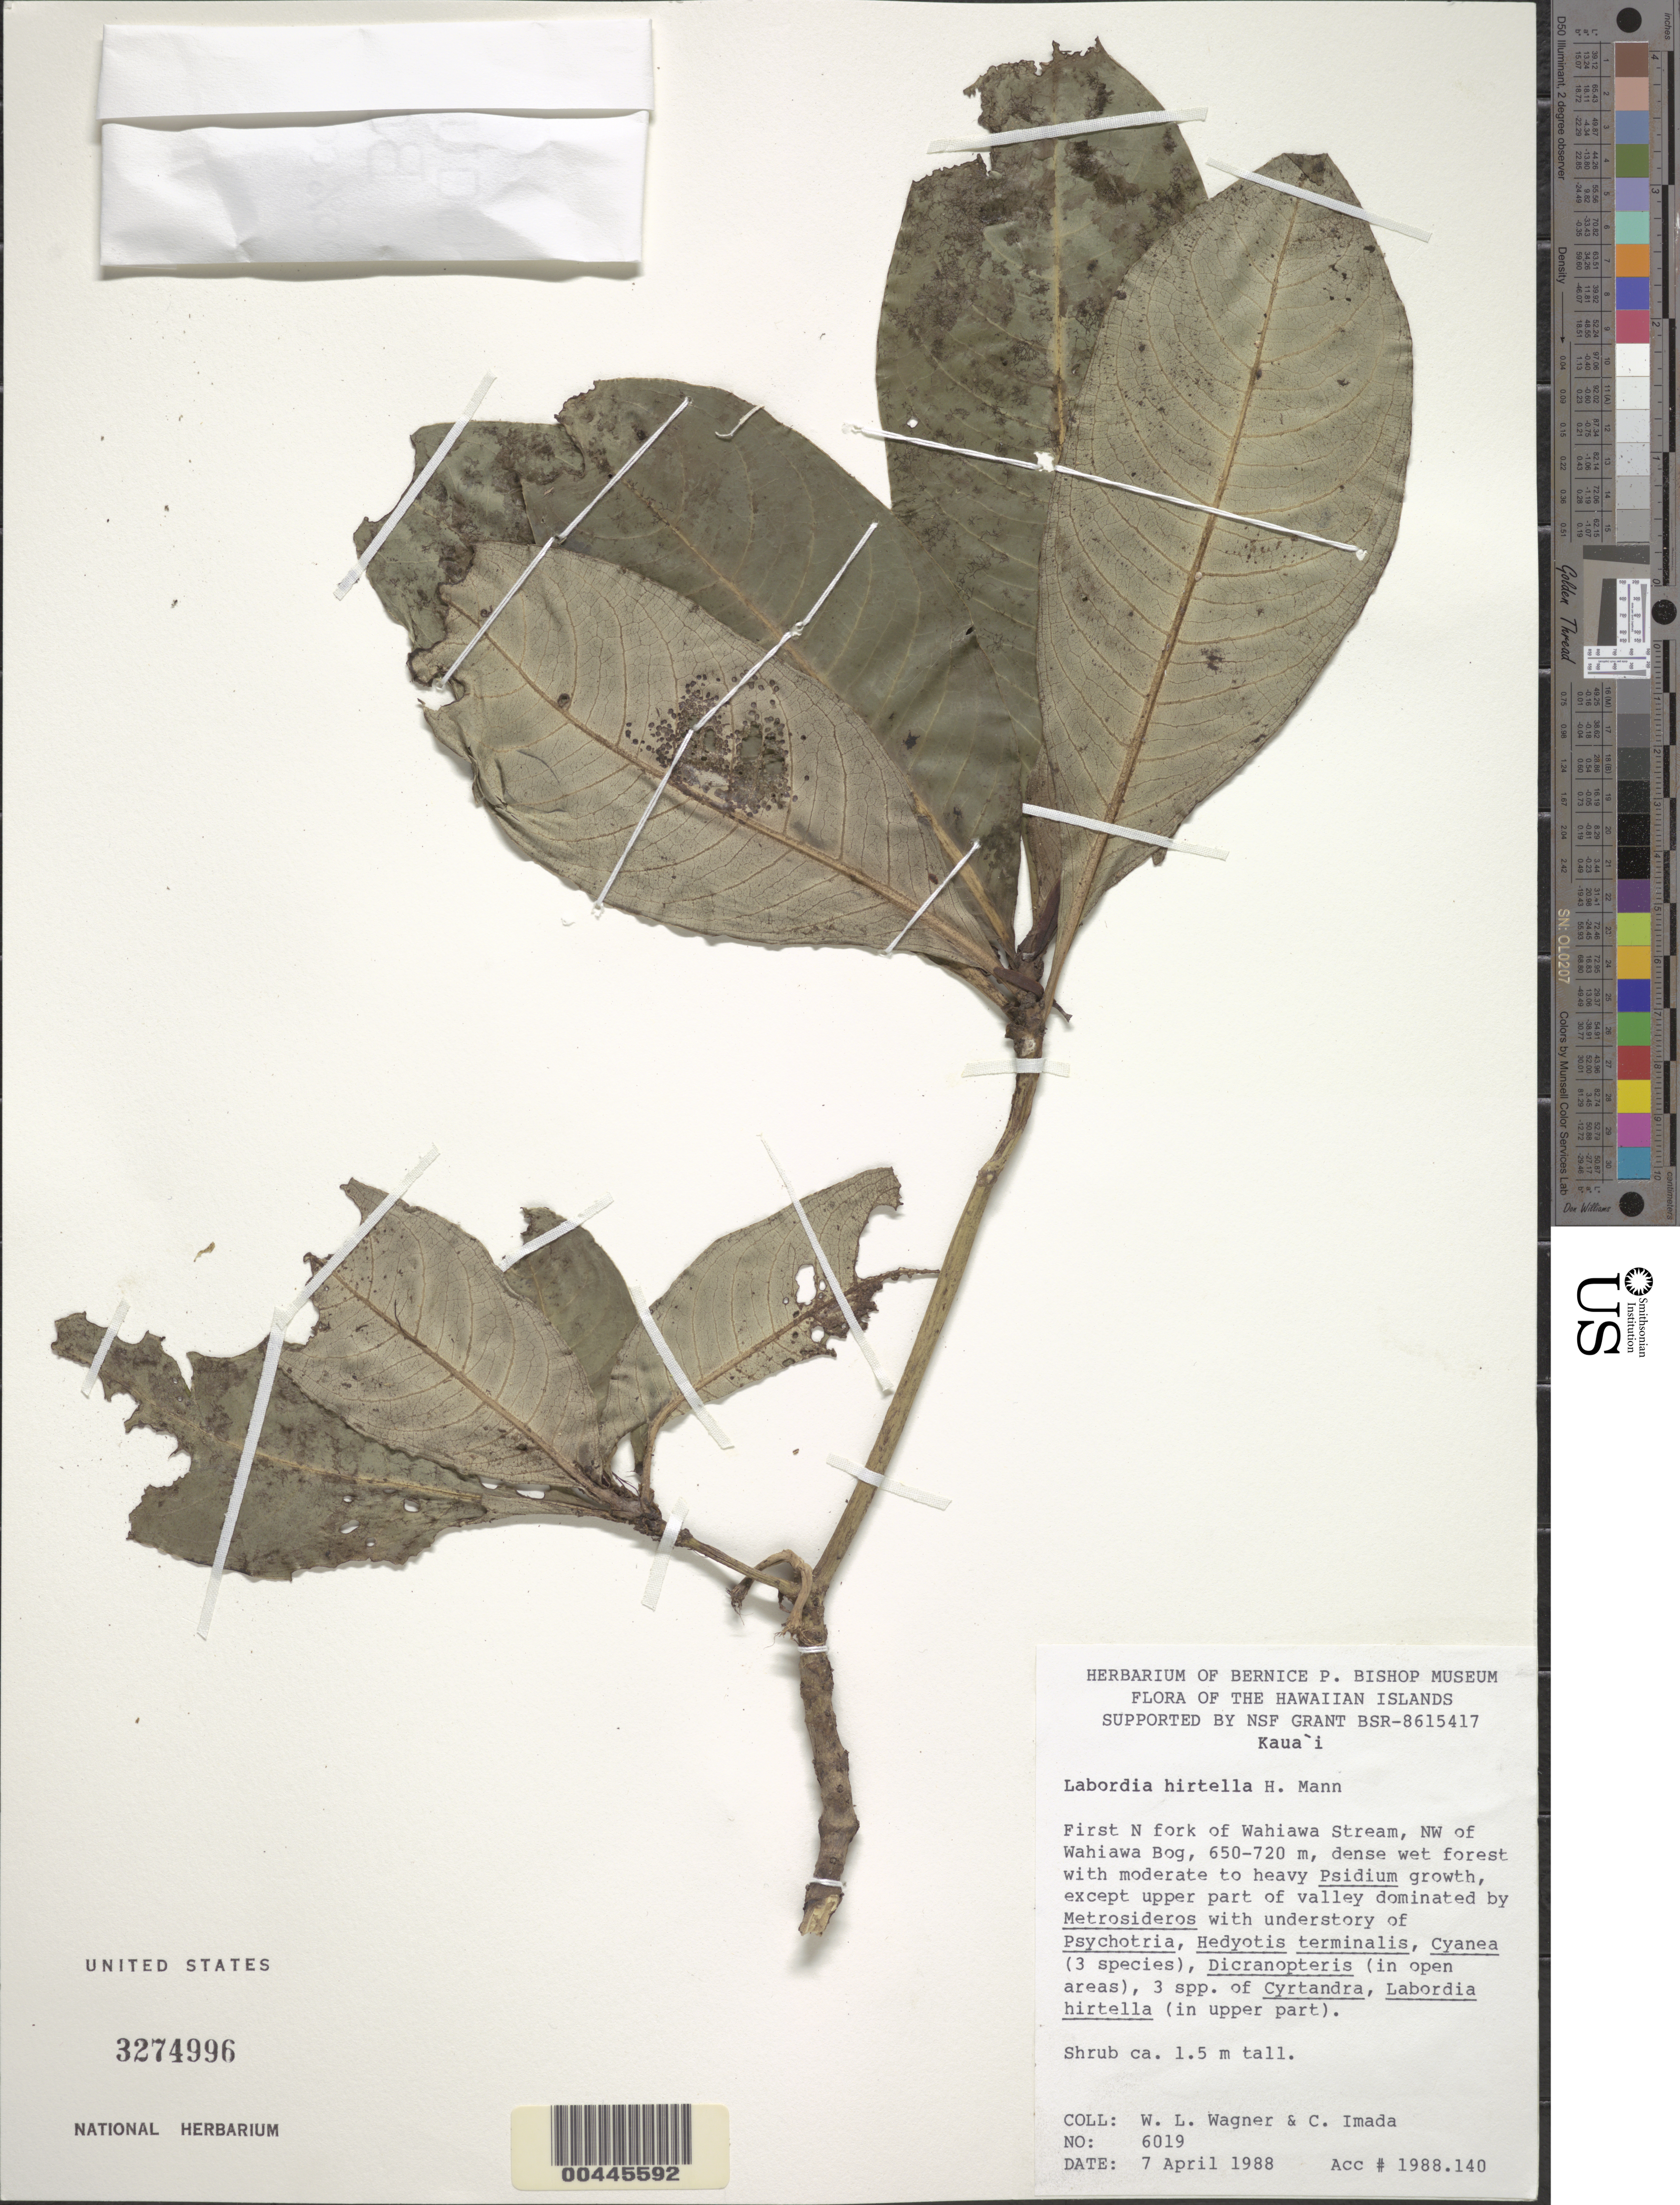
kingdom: Plantae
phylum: Tracheophyta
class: Magnoliopsida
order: Gentianales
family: Loganiaceae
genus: Geniostoma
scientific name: Geniostoma hirtellum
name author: (H. Mann) Byng & Christenh.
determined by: Wagner, W. L., (BOT), Smithsonian Institution - National Museum of Natural History (UNITED STATES)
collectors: W. L. Wagner & C. Imada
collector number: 6019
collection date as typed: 7 Apr 1988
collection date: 1988-04-07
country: United States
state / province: Hawaii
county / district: Kauai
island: Kaua'i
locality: First N fork of Wahiawa Stream, NW of Wahiawa Bog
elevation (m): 650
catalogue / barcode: US 3274996